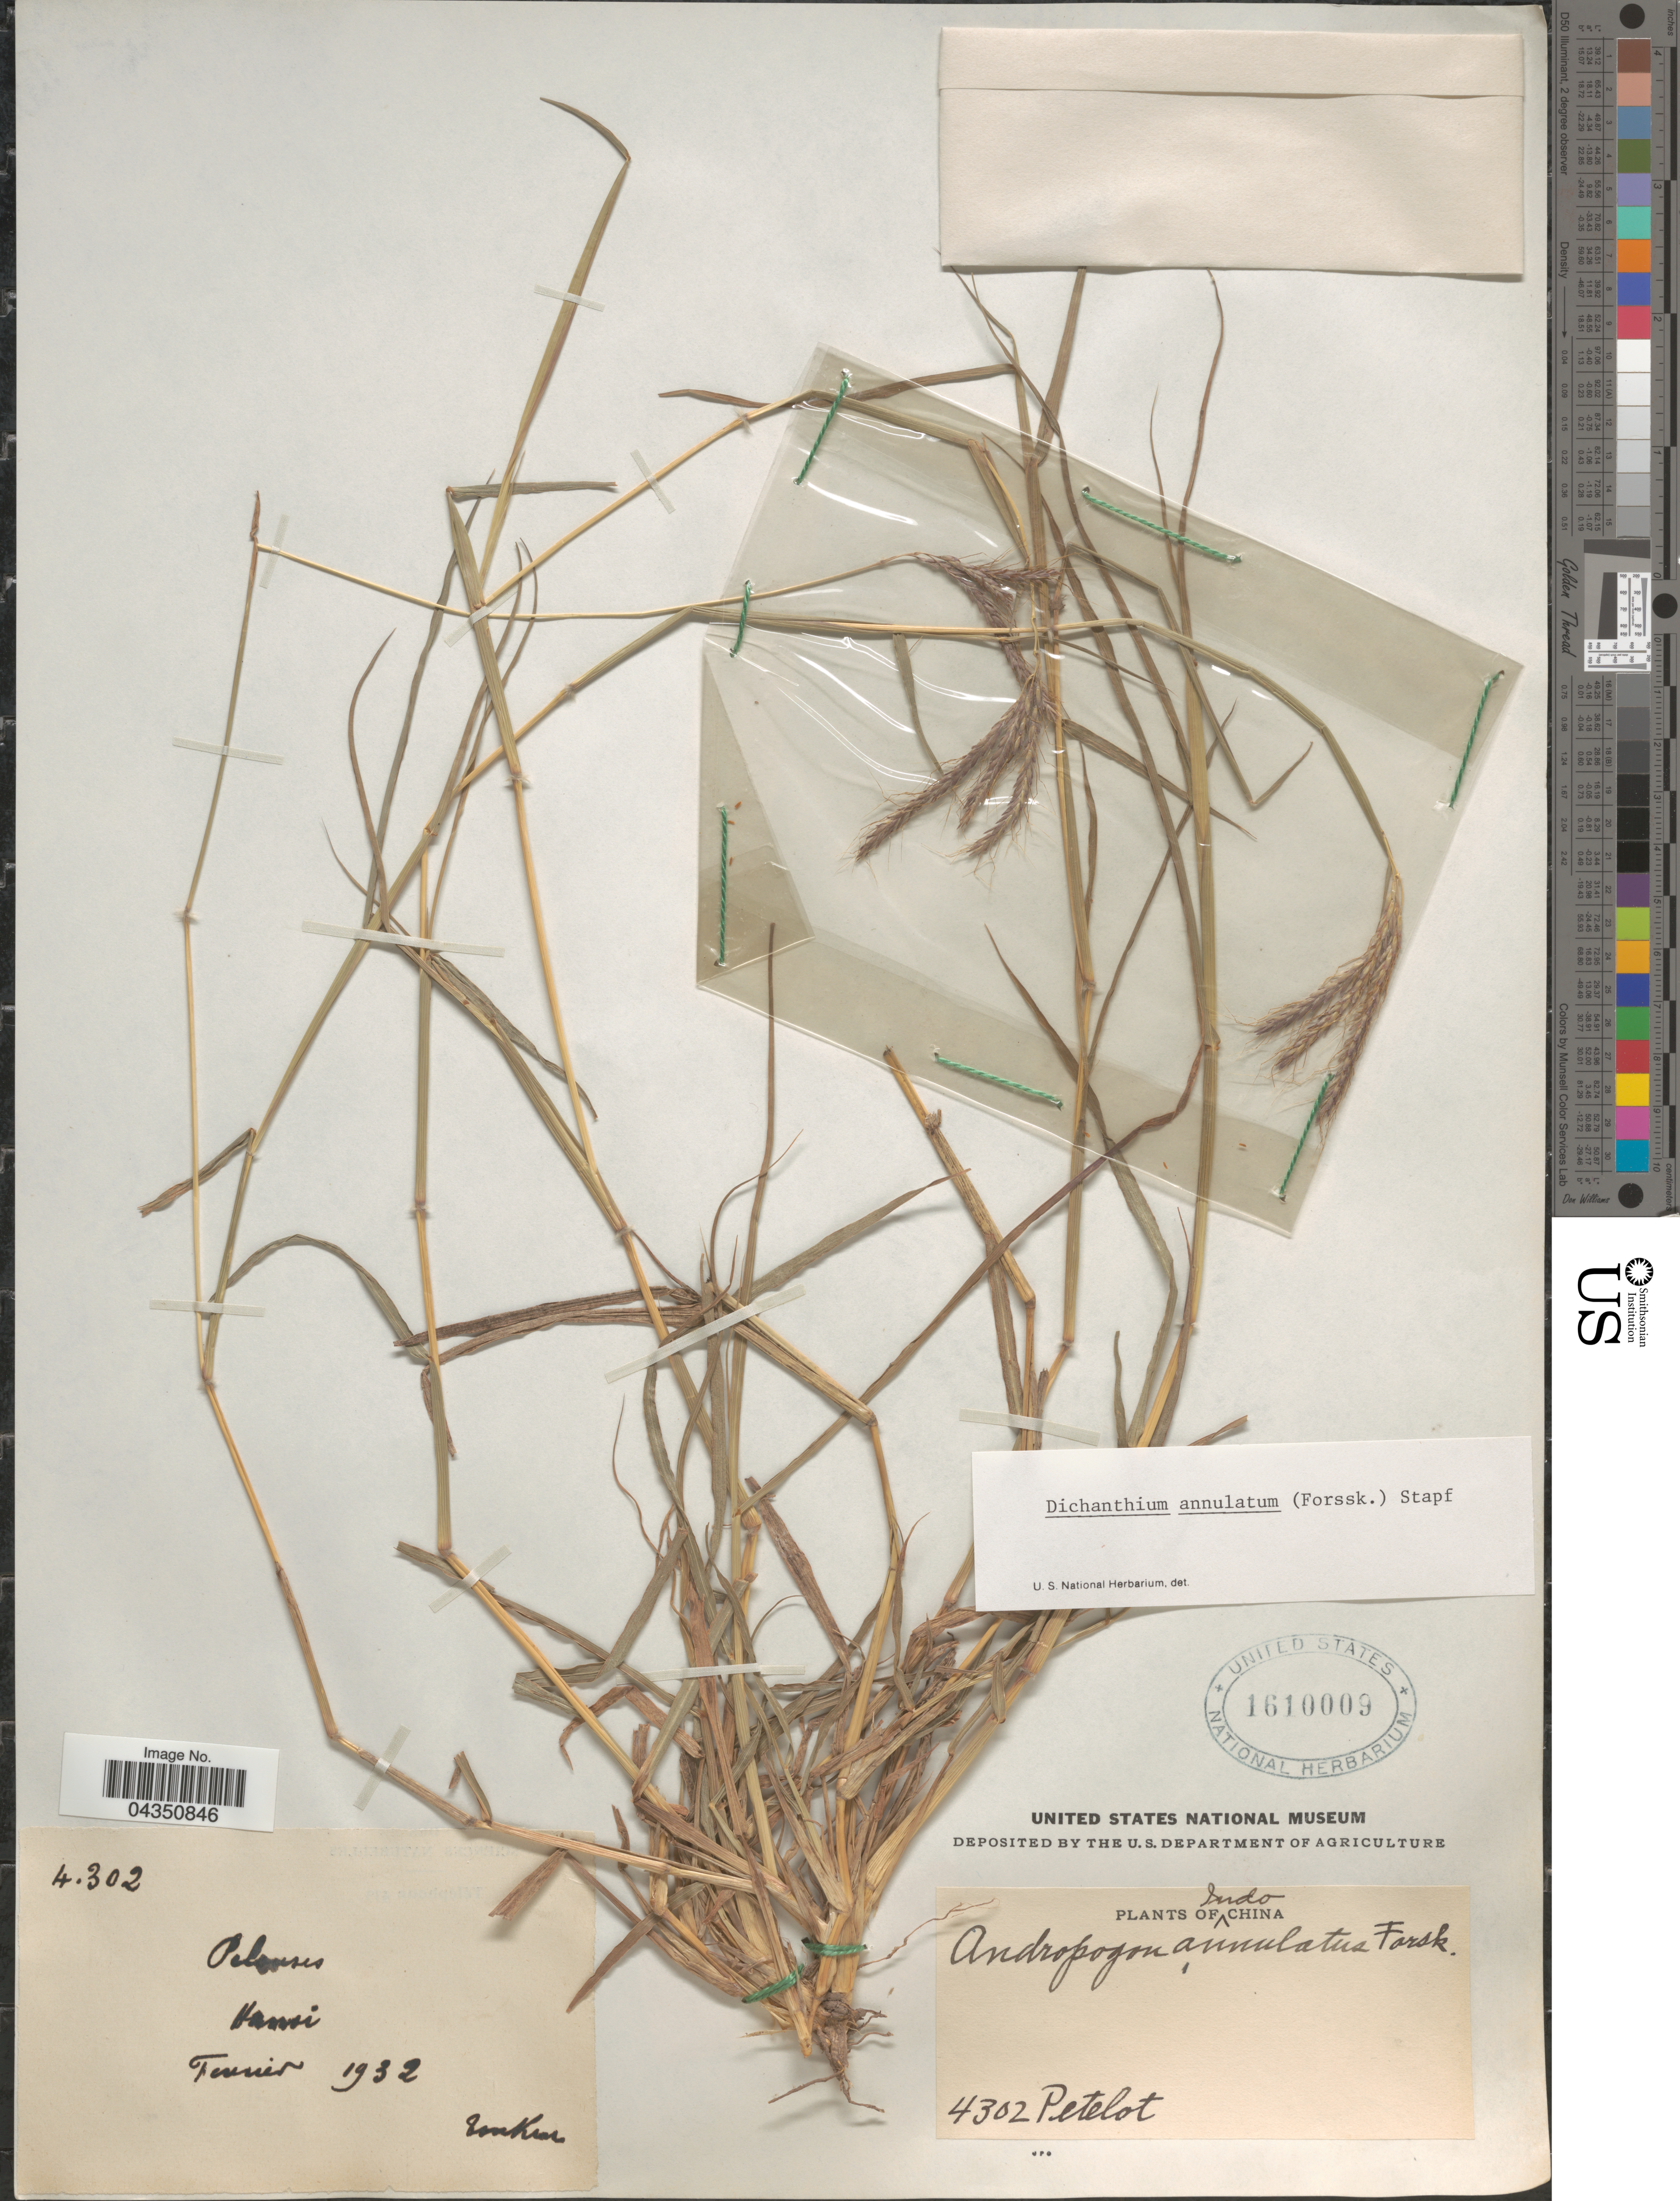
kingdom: Plantae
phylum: Tracheophyta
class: Liliopsida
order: Poales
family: Poaceae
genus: Dichanthium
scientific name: Dichanthium annulatum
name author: (Forssk.) Stapf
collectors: Pételot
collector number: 4302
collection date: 1932-02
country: Vietnam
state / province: Ha Noi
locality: Pelouses. Hanoi. Indochina.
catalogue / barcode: US 1610009